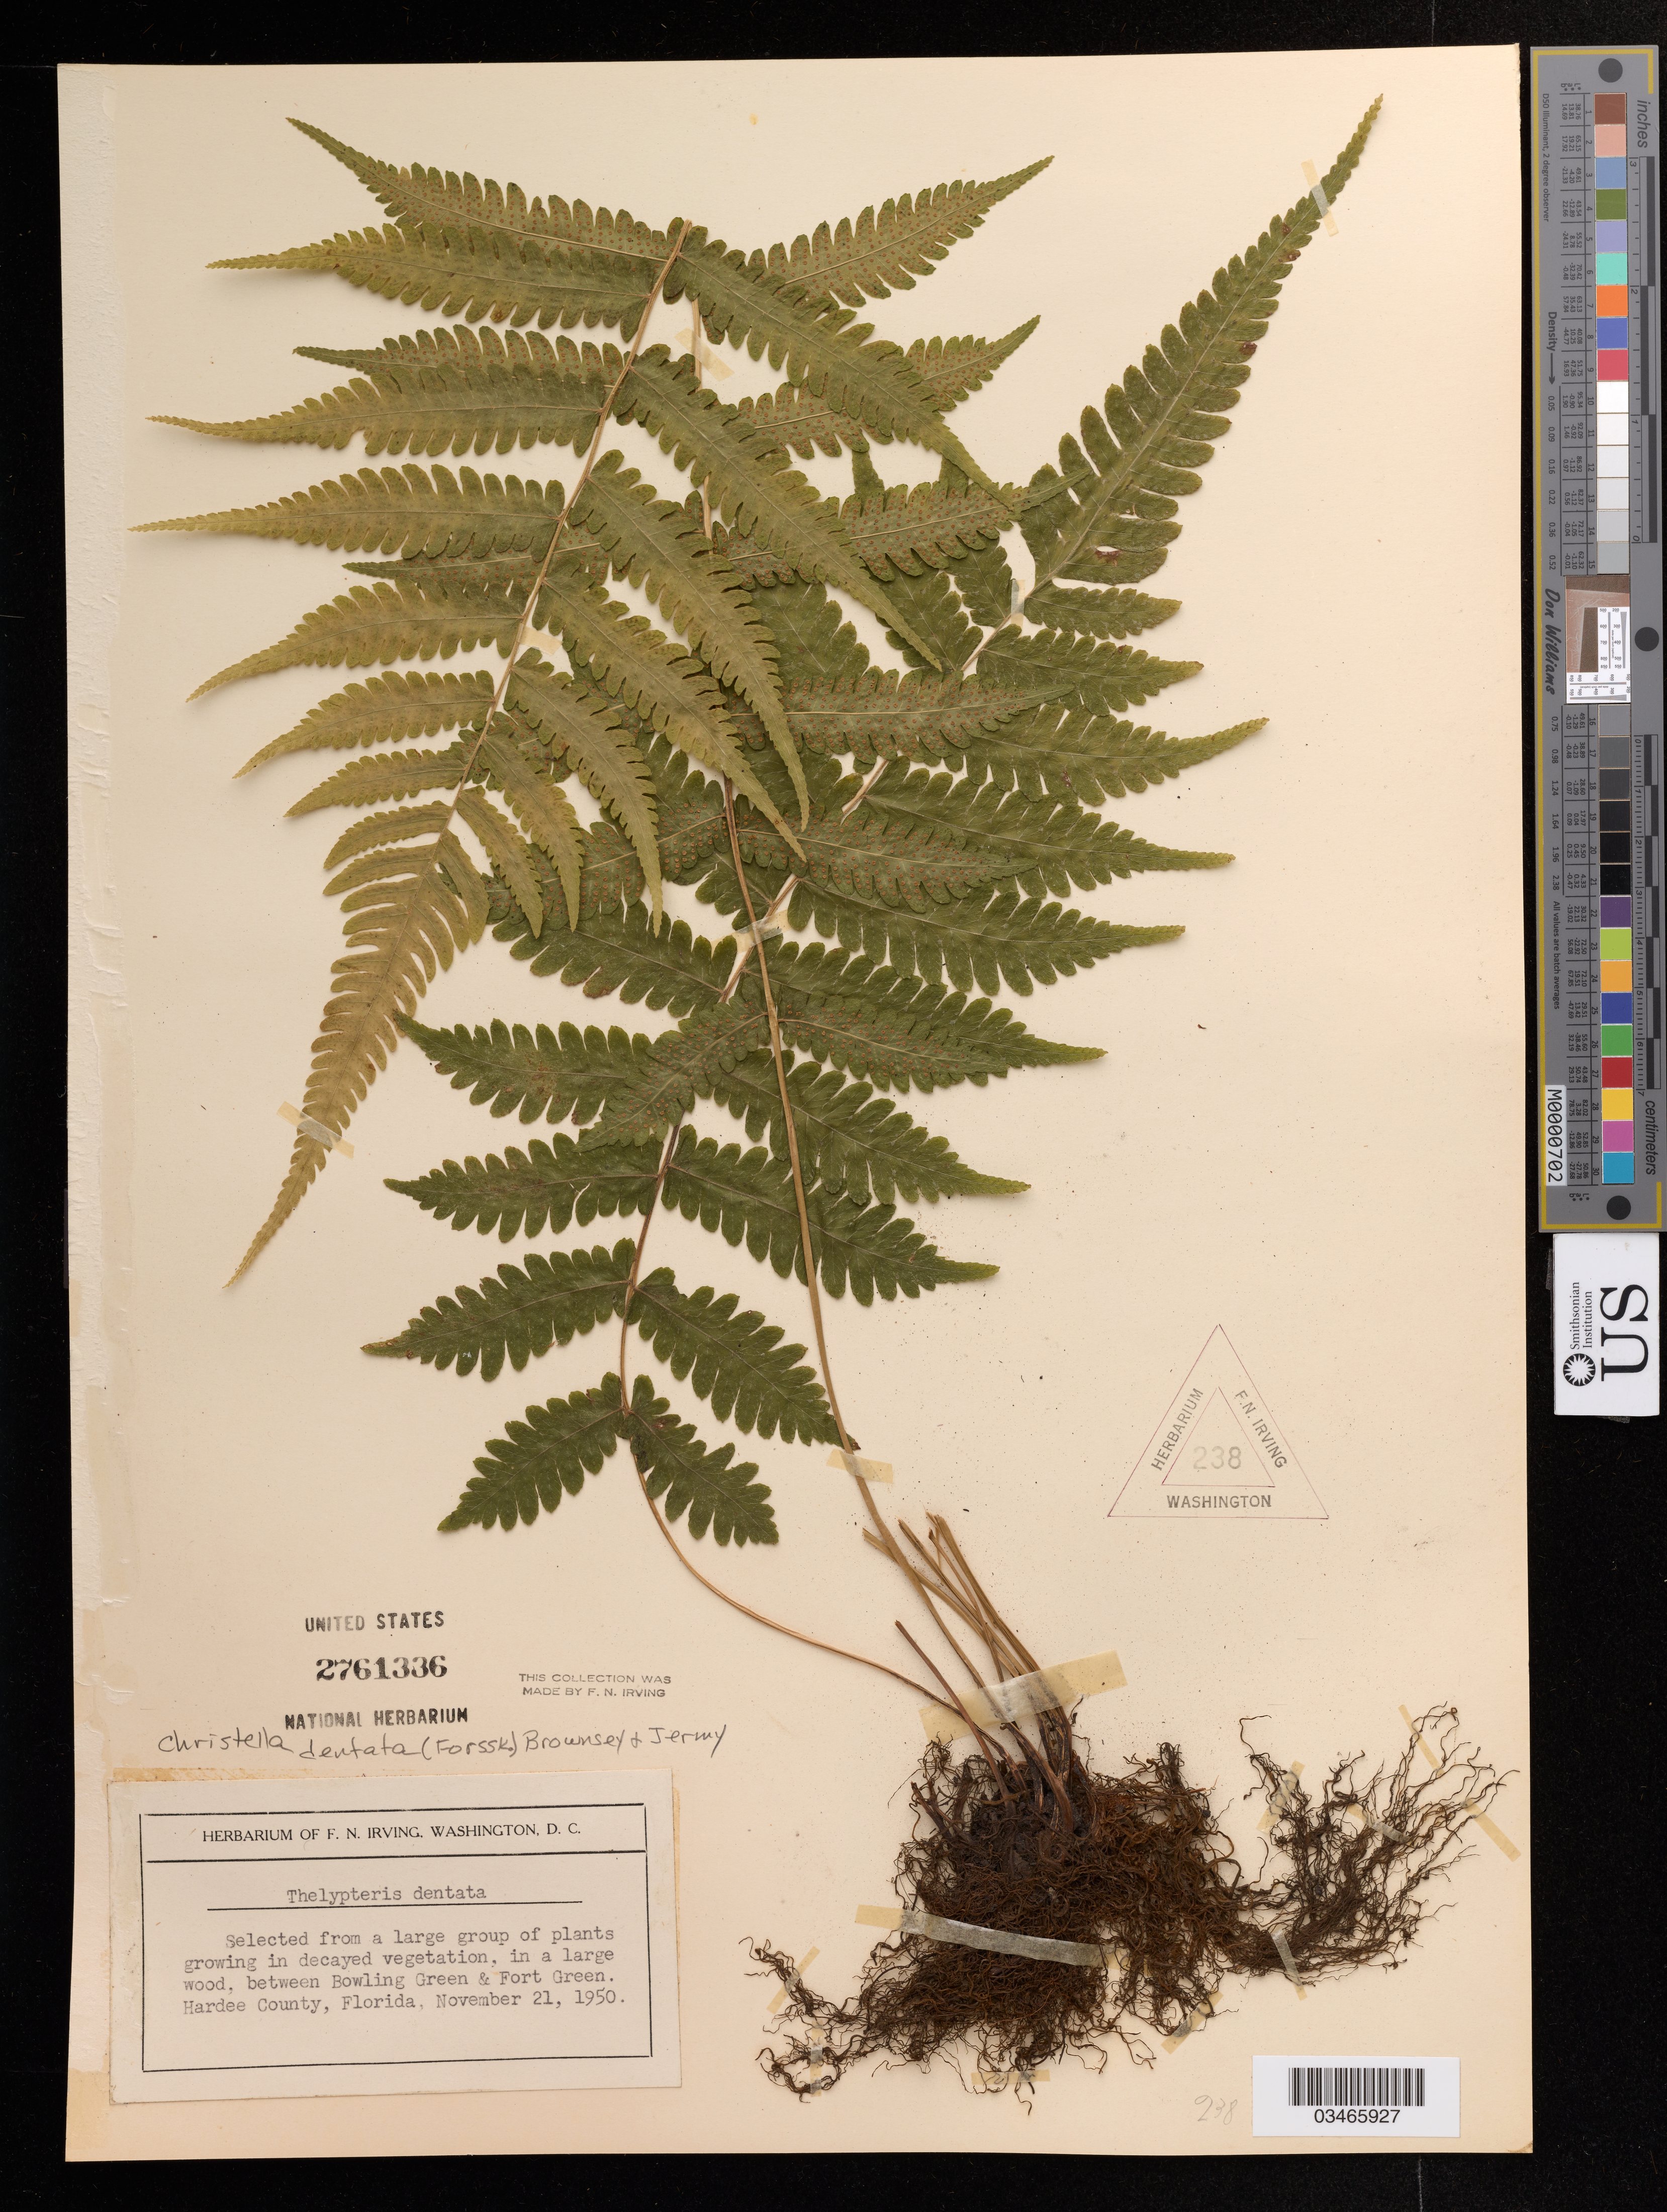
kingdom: Plantae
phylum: Tracheophyta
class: Polypodiopsida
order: Polypodiales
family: Thelypteridaceae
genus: Thelypteris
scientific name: Thelypteris dentata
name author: (Forssk.) E.P. St. John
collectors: F. Irving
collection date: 1950-11-21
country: United States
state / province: Florida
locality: Selected from a large group of plants growing in decayed vegetation, in a large wood, between Between Green & Fort Green, Hardee County.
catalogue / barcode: US 2761336